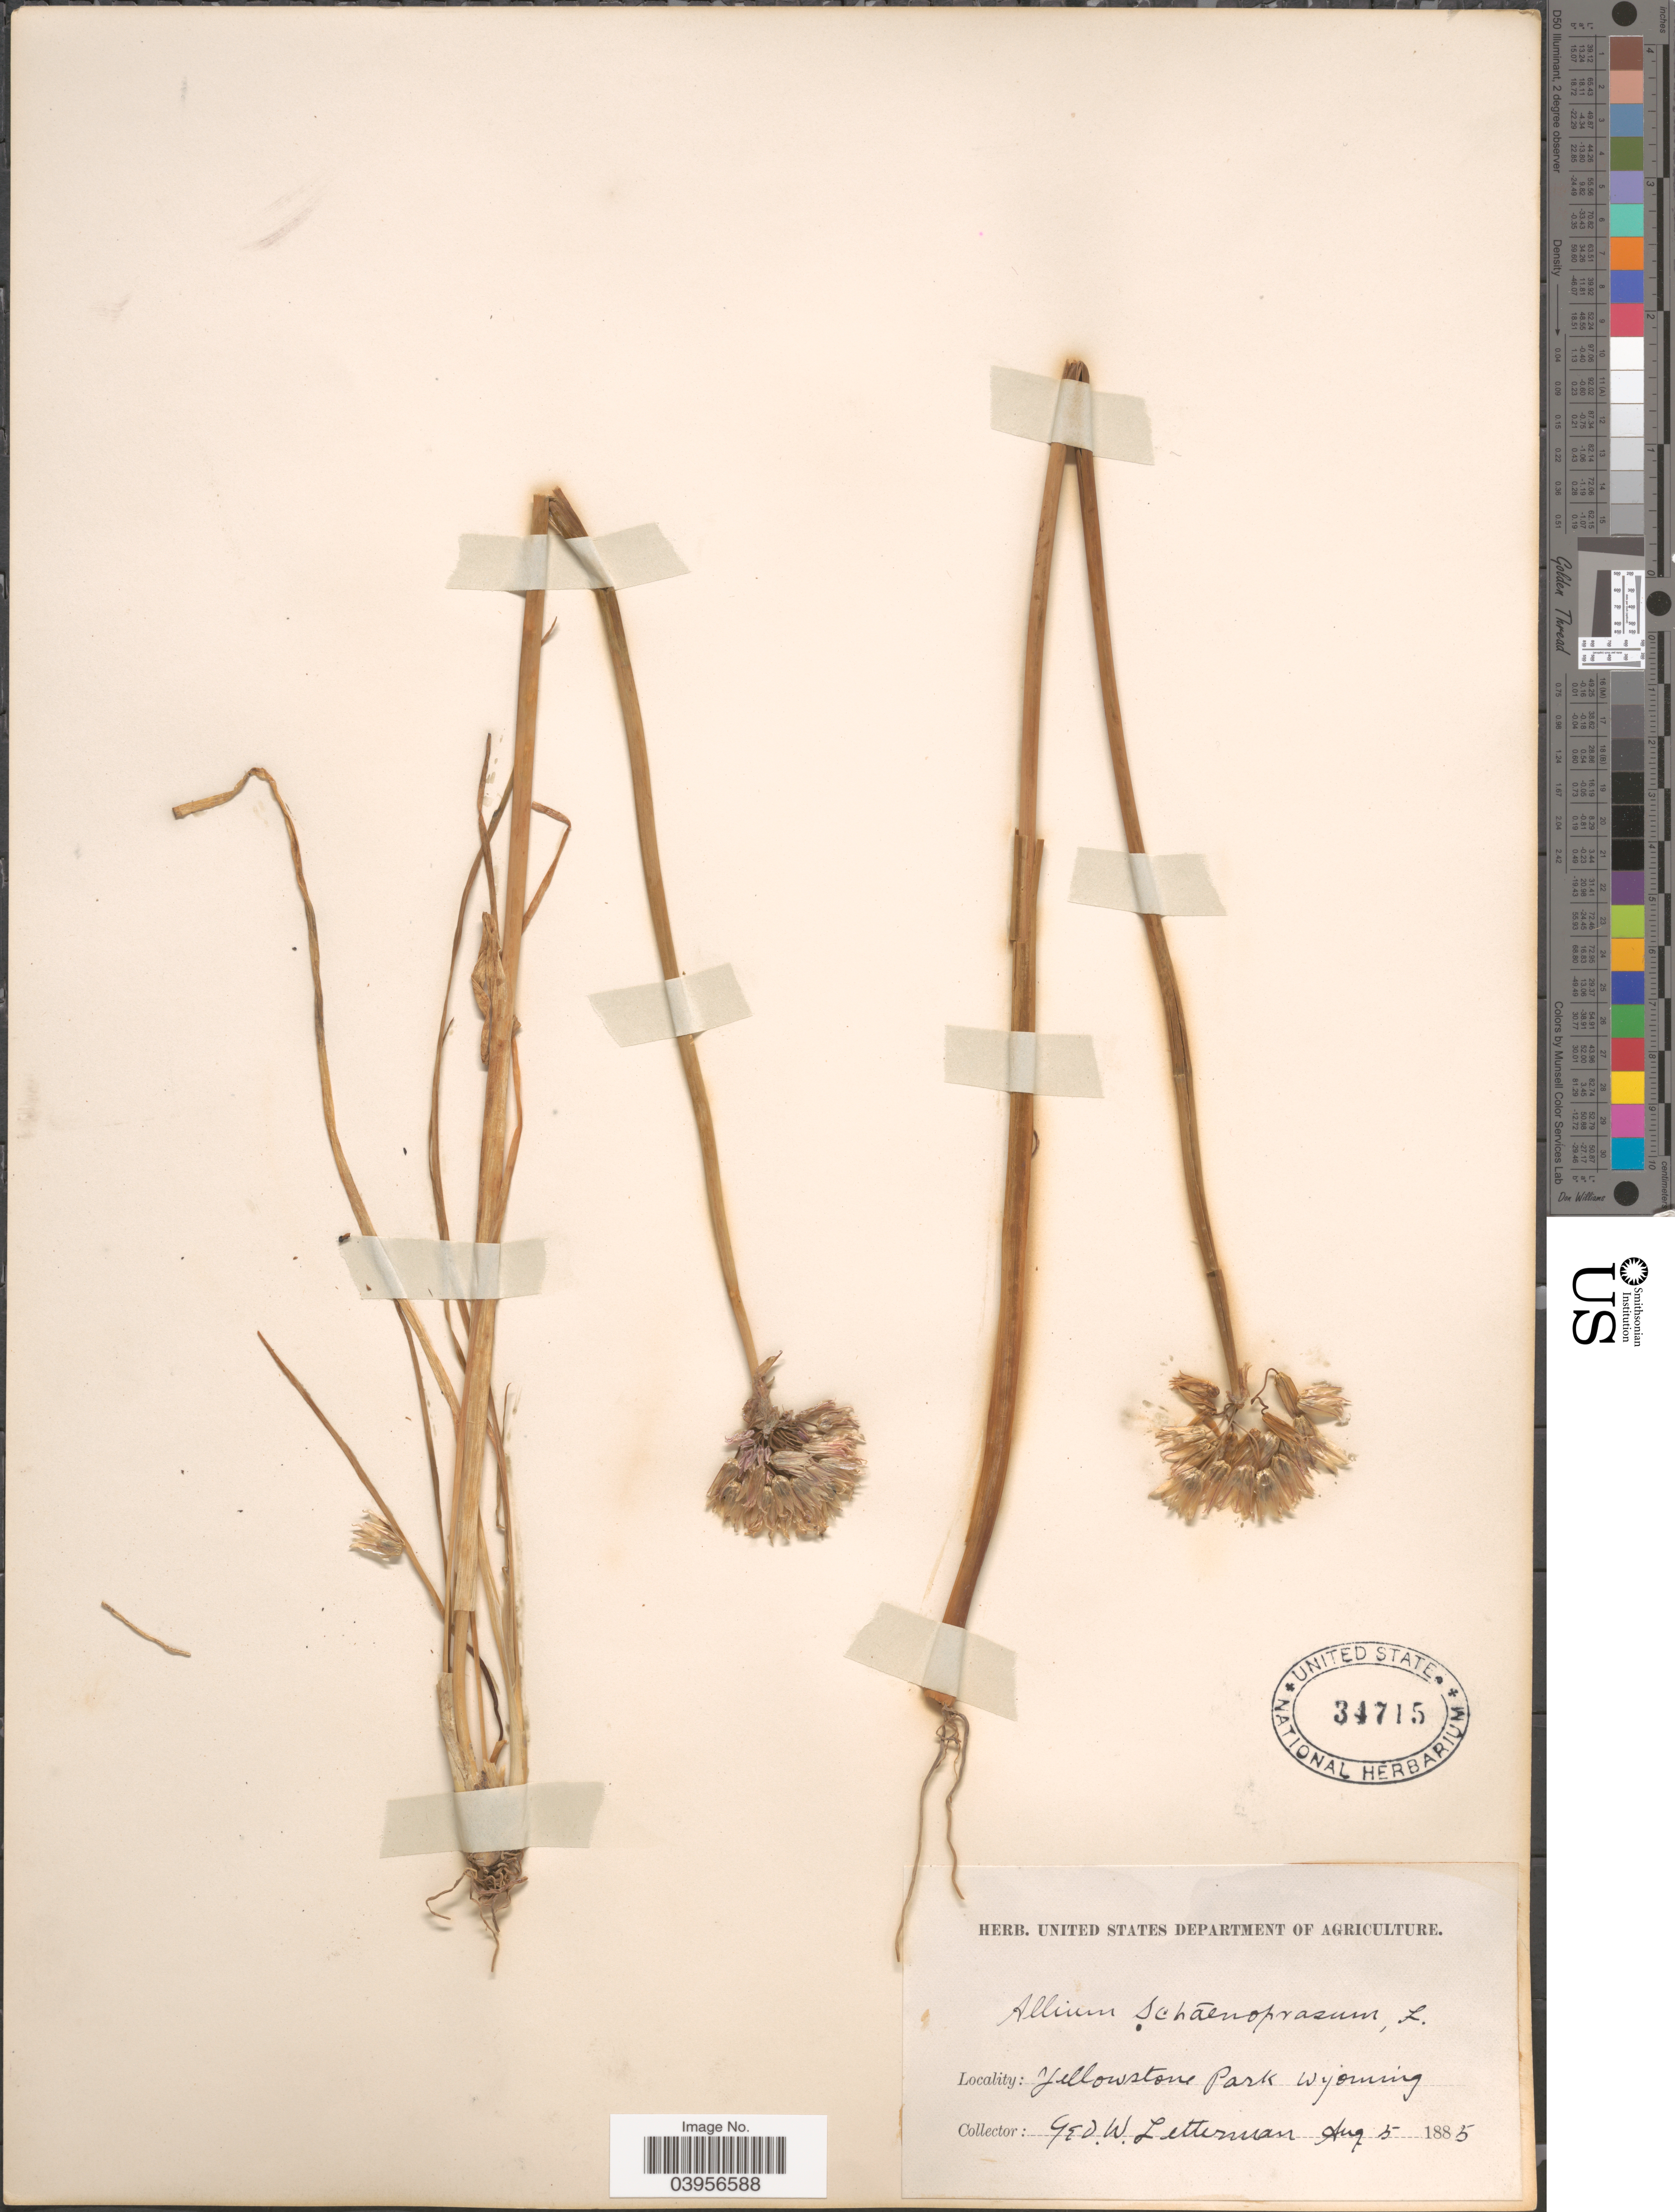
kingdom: Plantae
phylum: Tracheophyta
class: Liliopsida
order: Asparagales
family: Amaryllidaceae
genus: Allium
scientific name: Allium schoenoprasum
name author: L.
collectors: G. W. Letterman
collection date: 1885-08-05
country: United States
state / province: Wyoming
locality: Yellowstone Park.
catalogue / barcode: US 34715